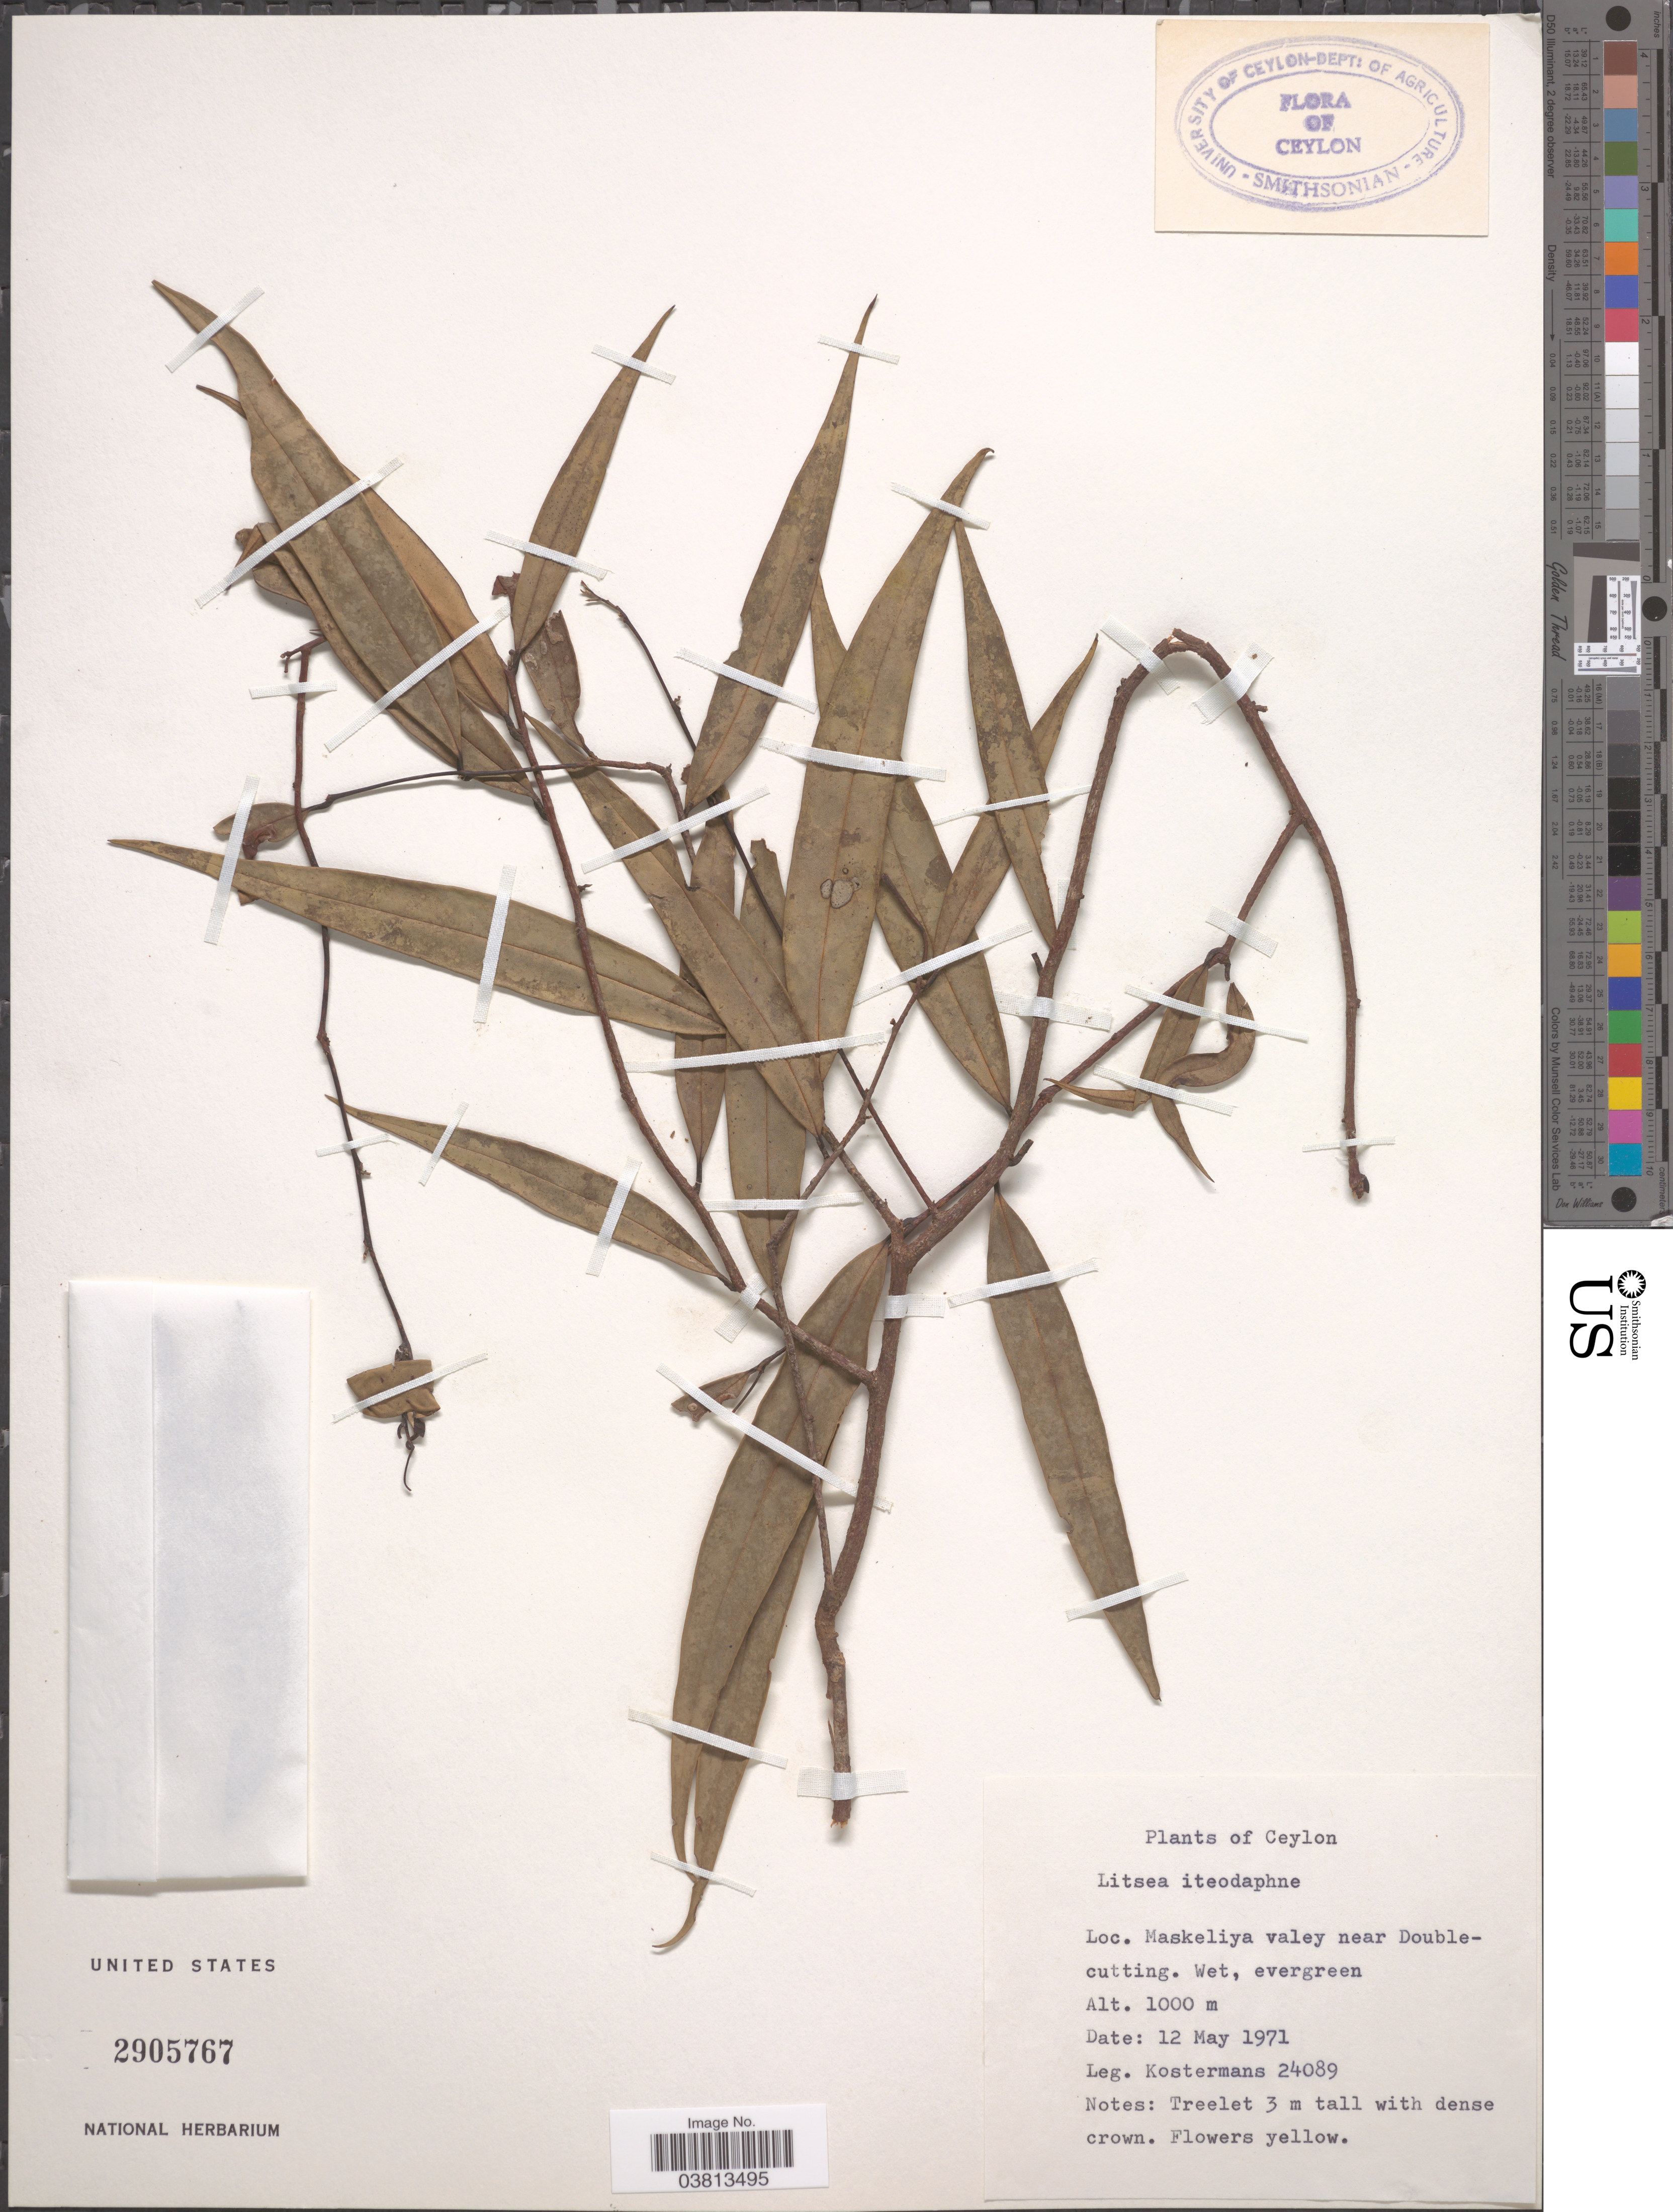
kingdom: Plantae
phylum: Tracheophyta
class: Magnoliopsida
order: Laurales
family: Lauraceae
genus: Litsea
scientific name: Litsea iteodaphne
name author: Hook. f.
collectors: Kostermans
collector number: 24089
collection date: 1971-05-12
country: Sri Lanka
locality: Ceylon. Maskeliya valey near Double cutting.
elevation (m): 1000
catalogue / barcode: US 2905767